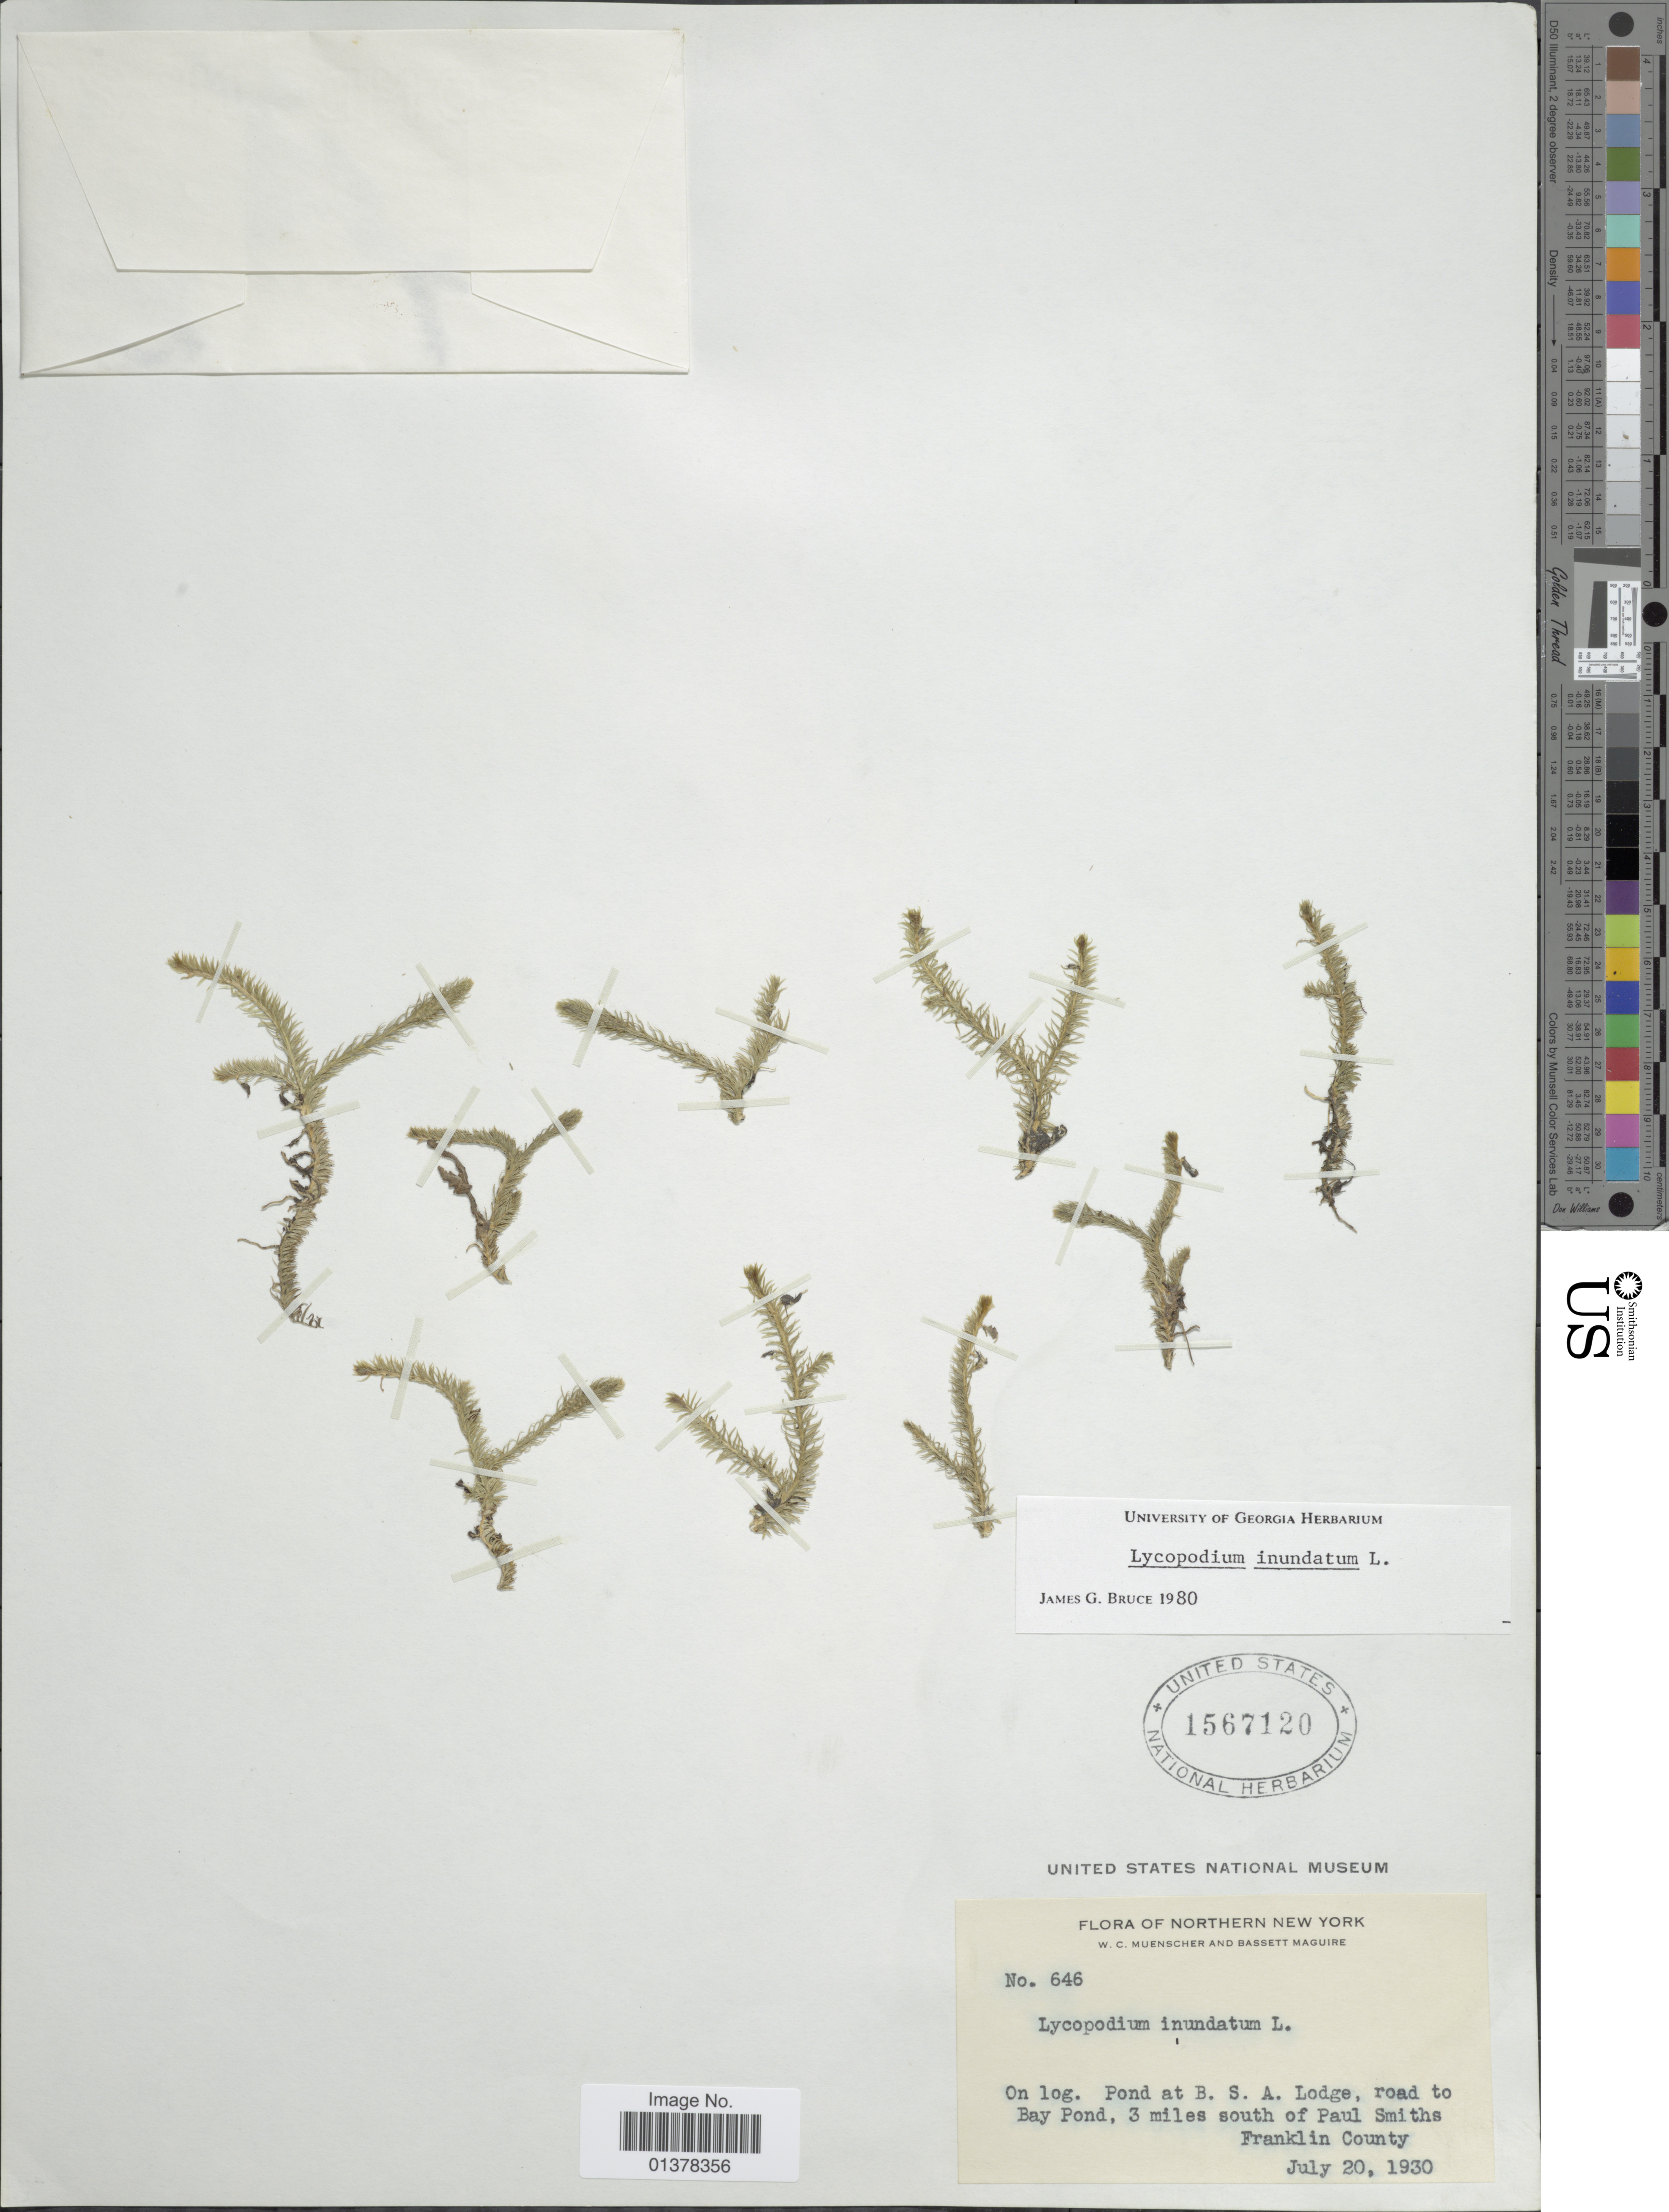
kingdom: Plantae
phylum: Tracheophyta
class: Lycopodiopsida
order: Lycopodiales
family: Lycopodiaceae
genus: Lycopodiella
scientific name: Lycopodiella inundata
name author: (L.) Holub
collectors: W. Muenscher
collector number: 646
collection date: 1930-07-20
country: United States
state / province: New York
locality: On log. Pond at B. S. A Lodge, road to bay Pond, 3miles south of Paul Smiths, Franklin County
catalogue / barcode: US 1567120